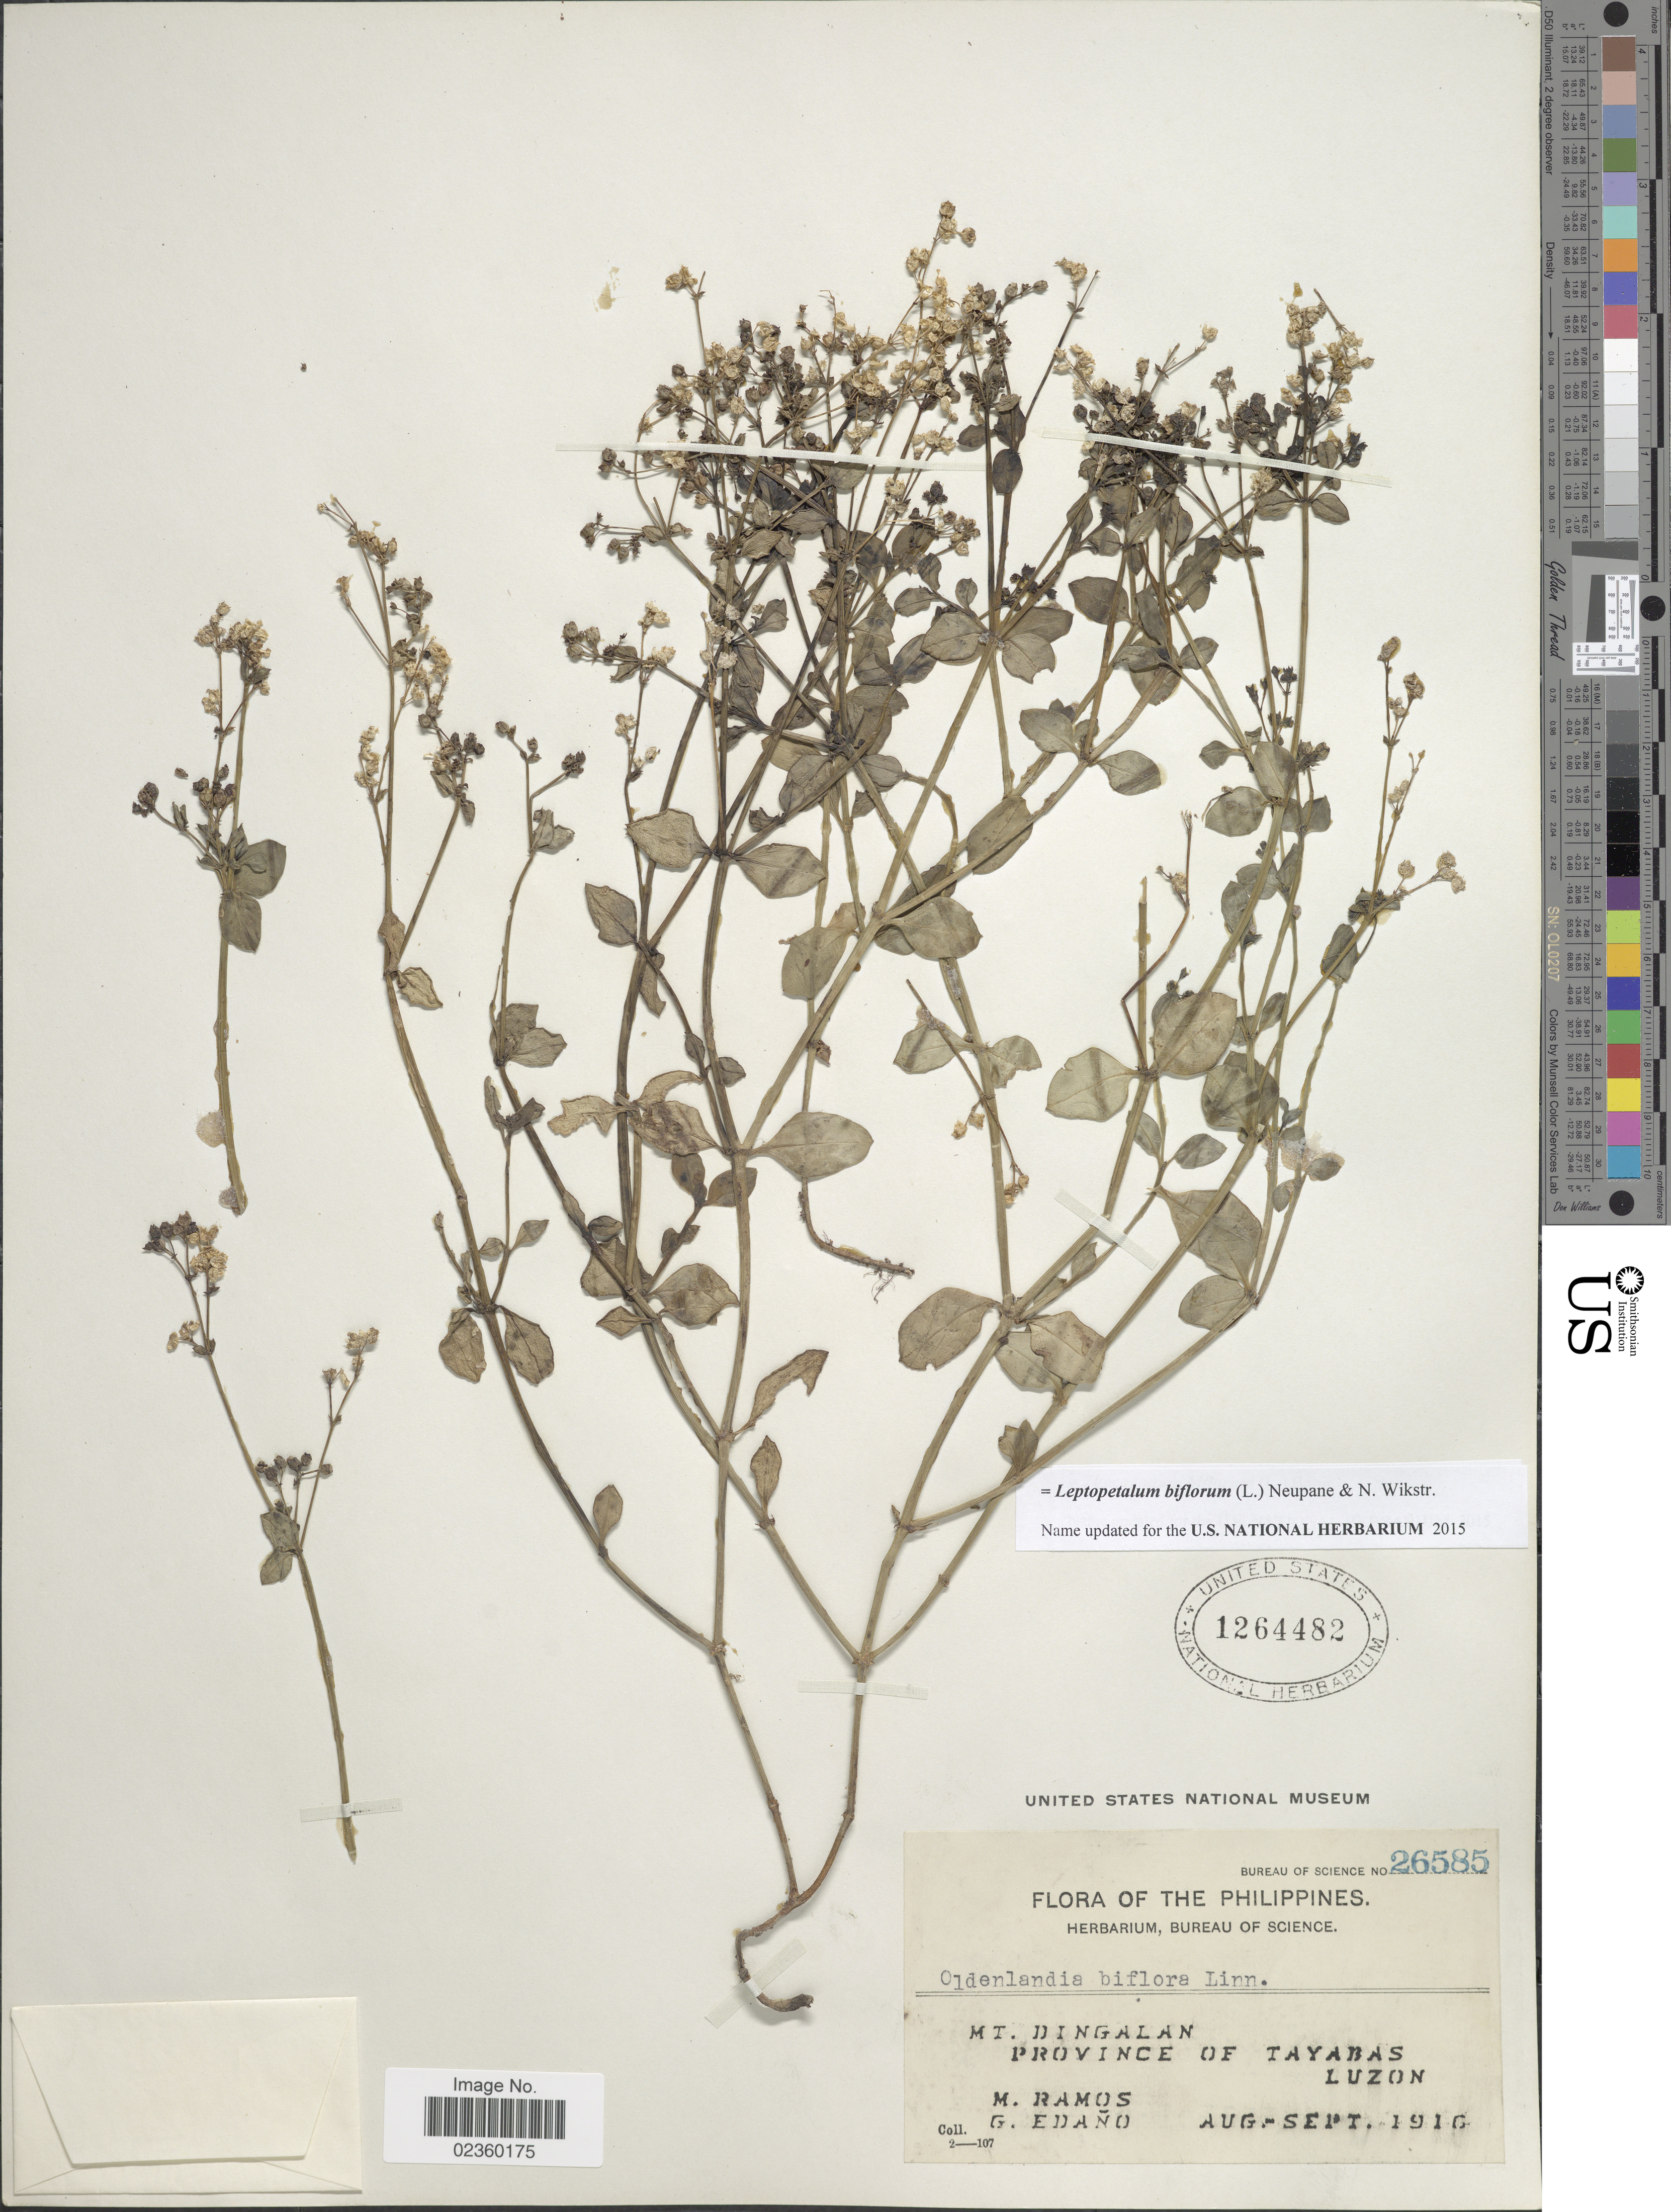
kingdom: Plantae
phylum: Tracheophyta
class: Magnoliopsida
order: Gentianales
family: Rubiaceae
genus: Leptopetalum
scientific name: Leptopetalum biflorum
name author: (L.) Neupane & N. Wikstr.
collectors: M. Ramos & G. Edaño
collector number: Bureau of Science 26585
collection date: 1916-08/1916-09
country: Philippines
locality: Mt Dingalan, Province of Tayabas, Luzon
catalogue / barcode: US 1264482